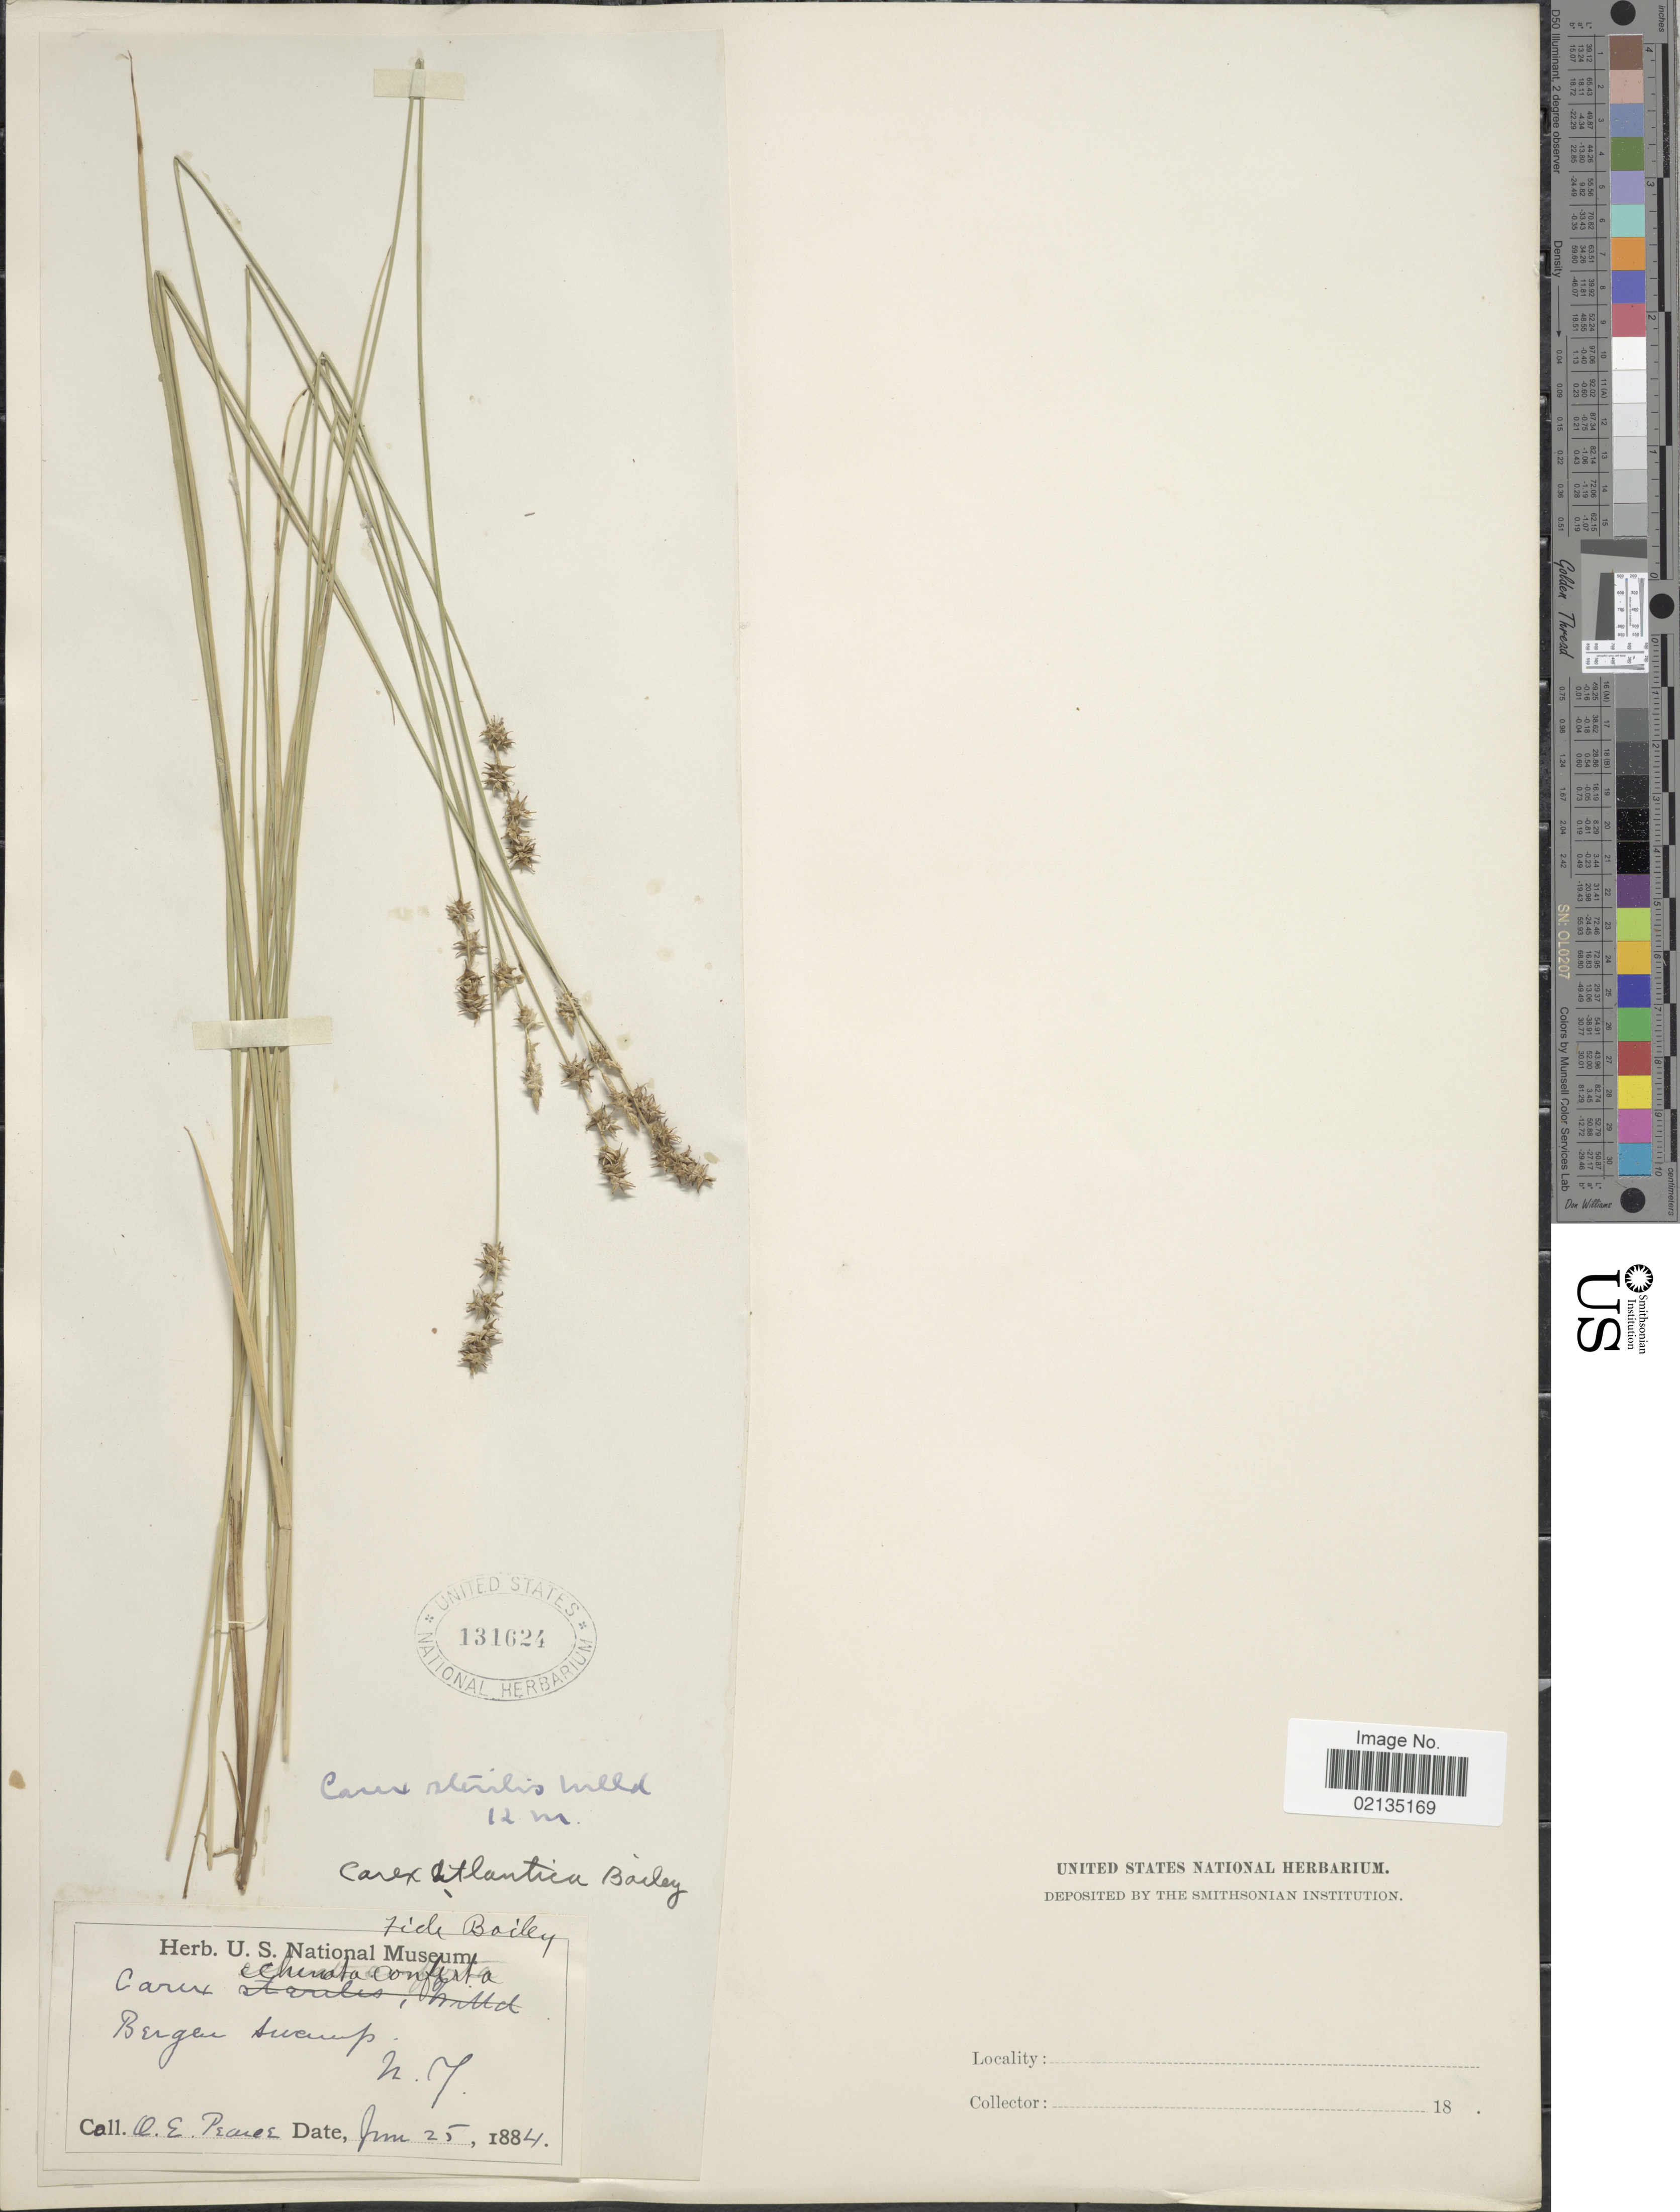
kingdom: Plantae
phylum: Tracheophyta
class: Liliopsida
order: Poales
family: Cyperaceae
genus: Carex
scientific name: Carex sterilis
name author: Willd.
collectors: O. E. Pearce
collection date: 1884-06-25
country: United States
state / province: New Jersey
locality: Bergen Swamp, N.J.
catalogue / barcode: US 131624